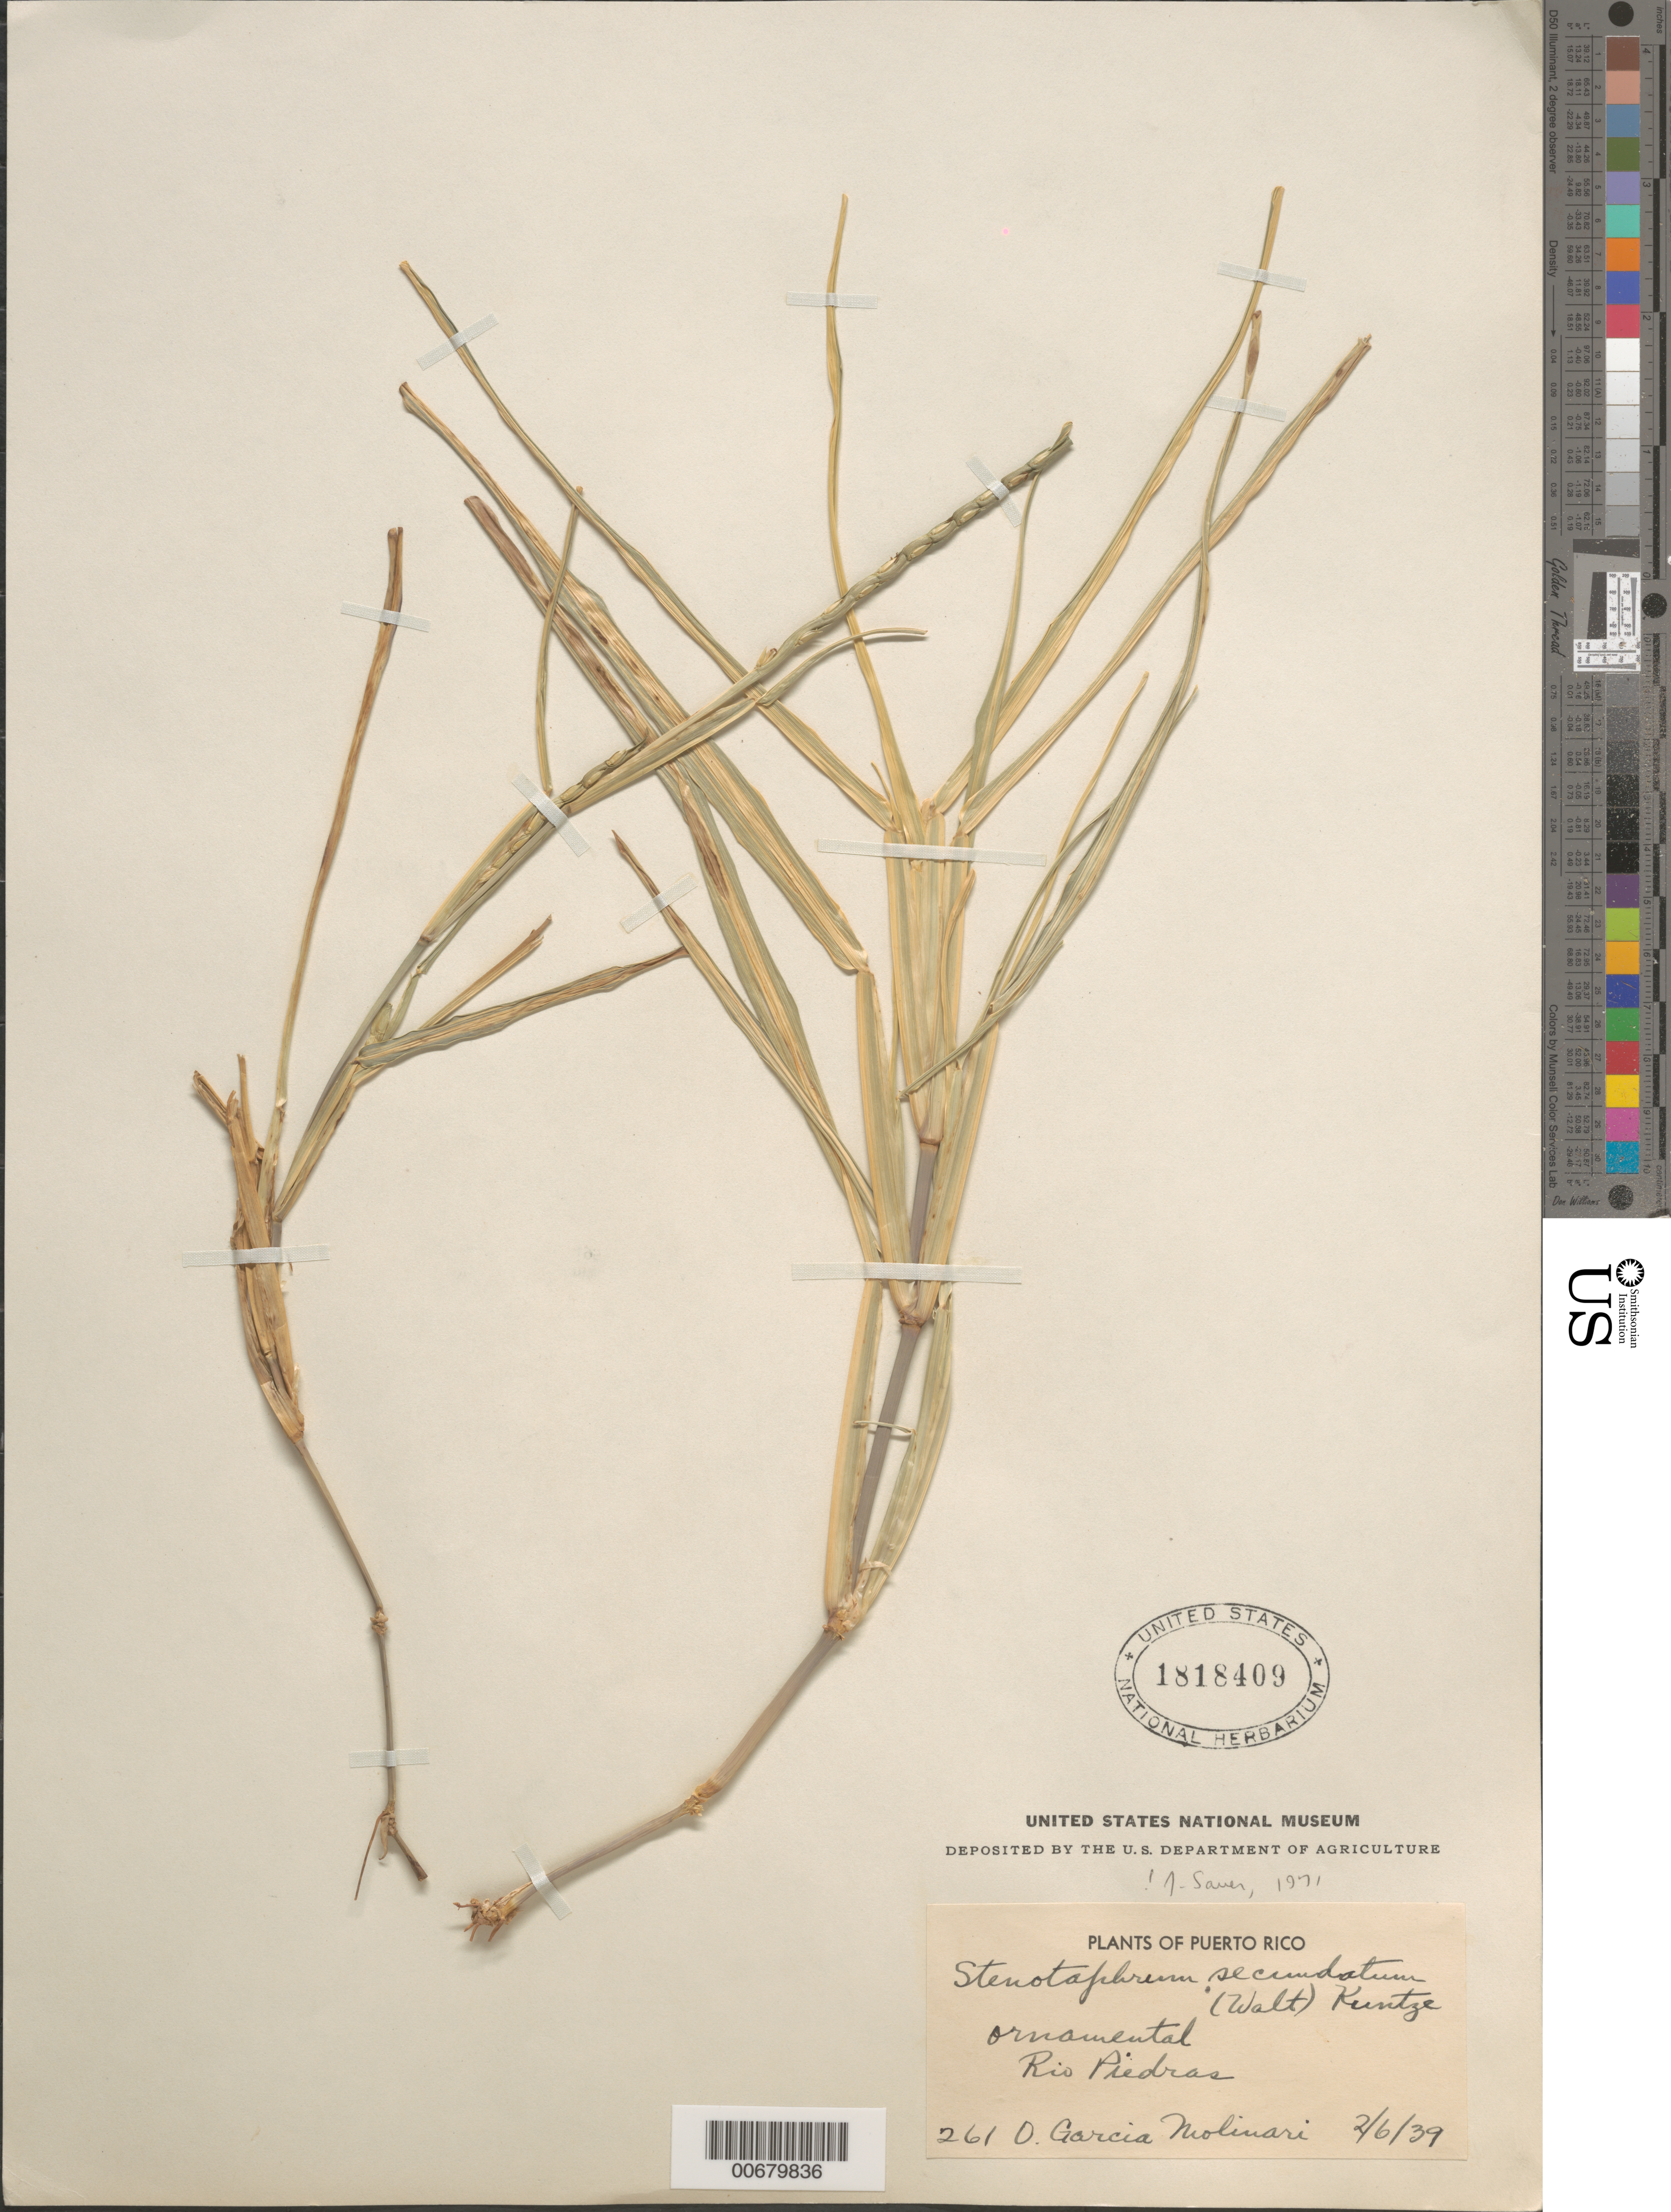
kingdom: Plantae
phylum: Tracheophyta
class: Liliopsida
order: Poales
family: Poaceae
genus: Stenotaphrum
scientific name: Stenotaphrum secundatum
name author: (Walter) Kuntze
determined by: Sauer, J. D.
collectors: O. García-Molinari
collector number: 261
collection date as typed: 06 Feb 1939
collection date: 1939-02-06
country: Puerto Rico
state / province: San Juan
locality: Rio Piedras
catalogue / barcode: US 1818409